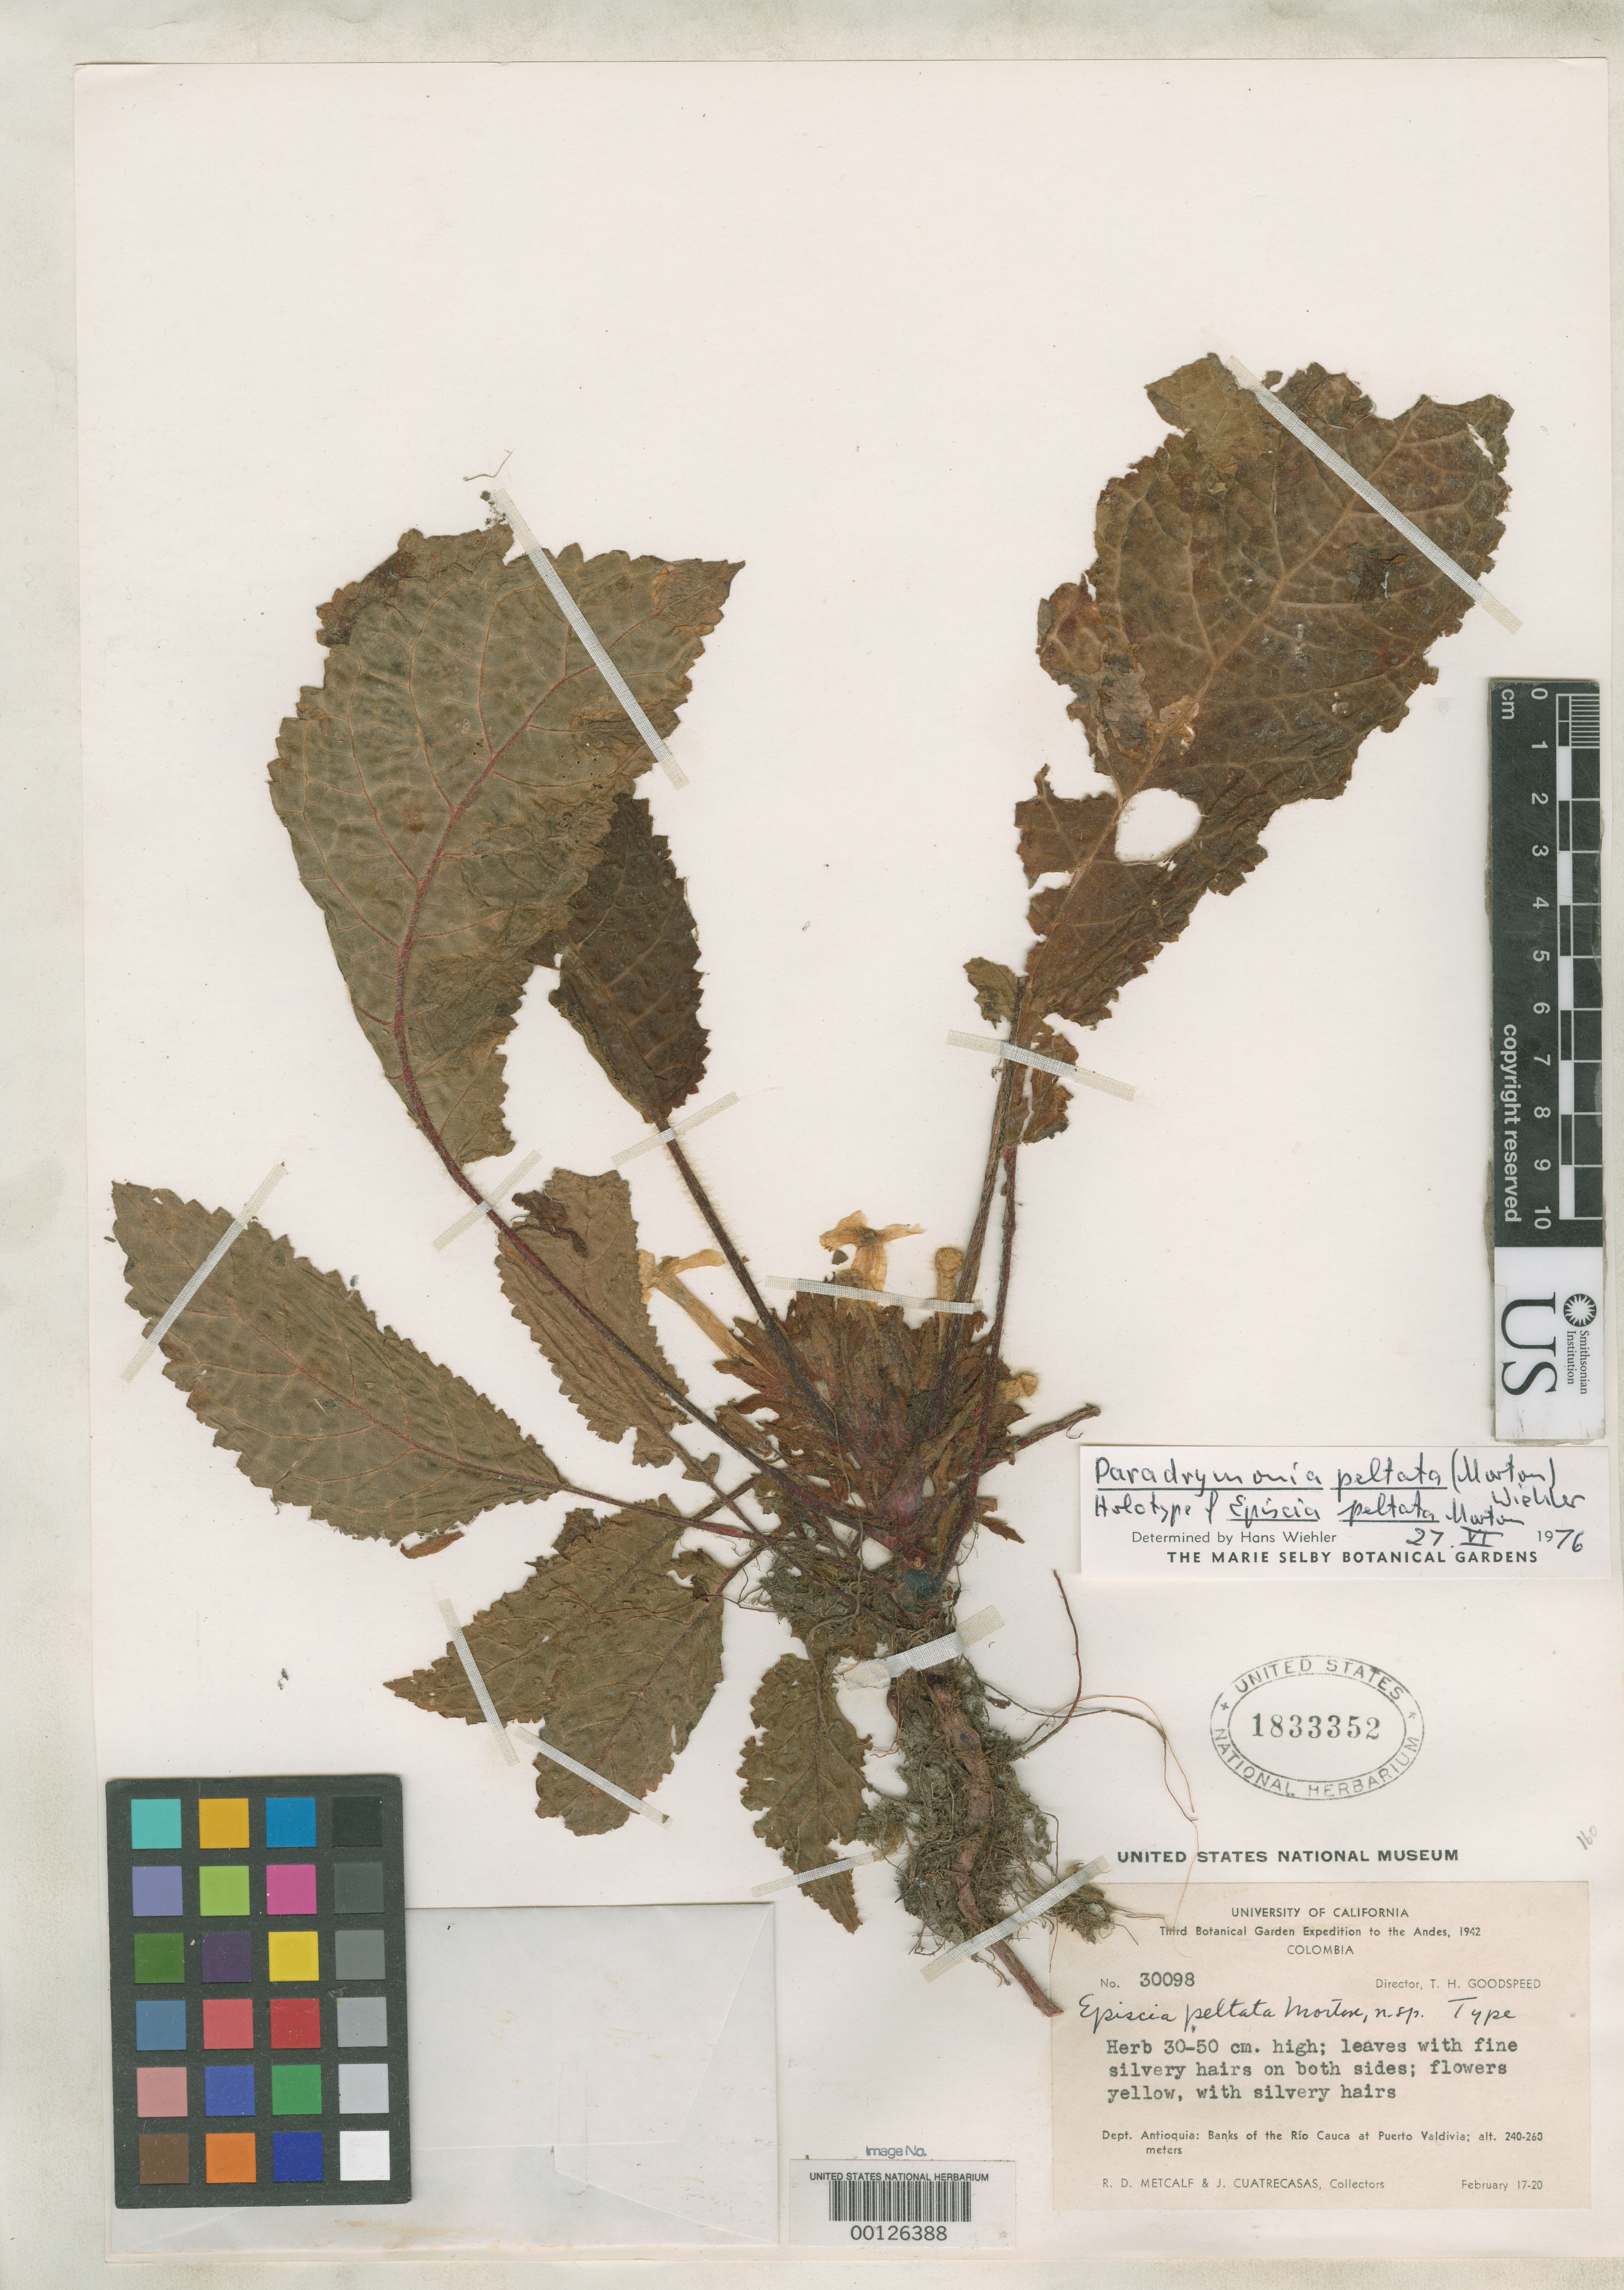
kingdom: Plantae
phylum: Tracheophyta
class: Magnoliopsida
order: Lamiales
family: Gesneriaceae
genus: Episcia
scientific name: Episcia peltata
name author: C.V. Morton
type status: Holotype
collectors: R. D. Metcalf & J. Cuatrecasas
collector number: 30098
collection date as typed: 17 Feb 1942 to 20 Feb 1942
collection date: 1942-02-17/1942-02-20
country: Colombia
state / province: Antioquia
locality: Rio Cauca at Puerto Valdivia.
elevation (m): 240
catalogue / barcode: US 1833352